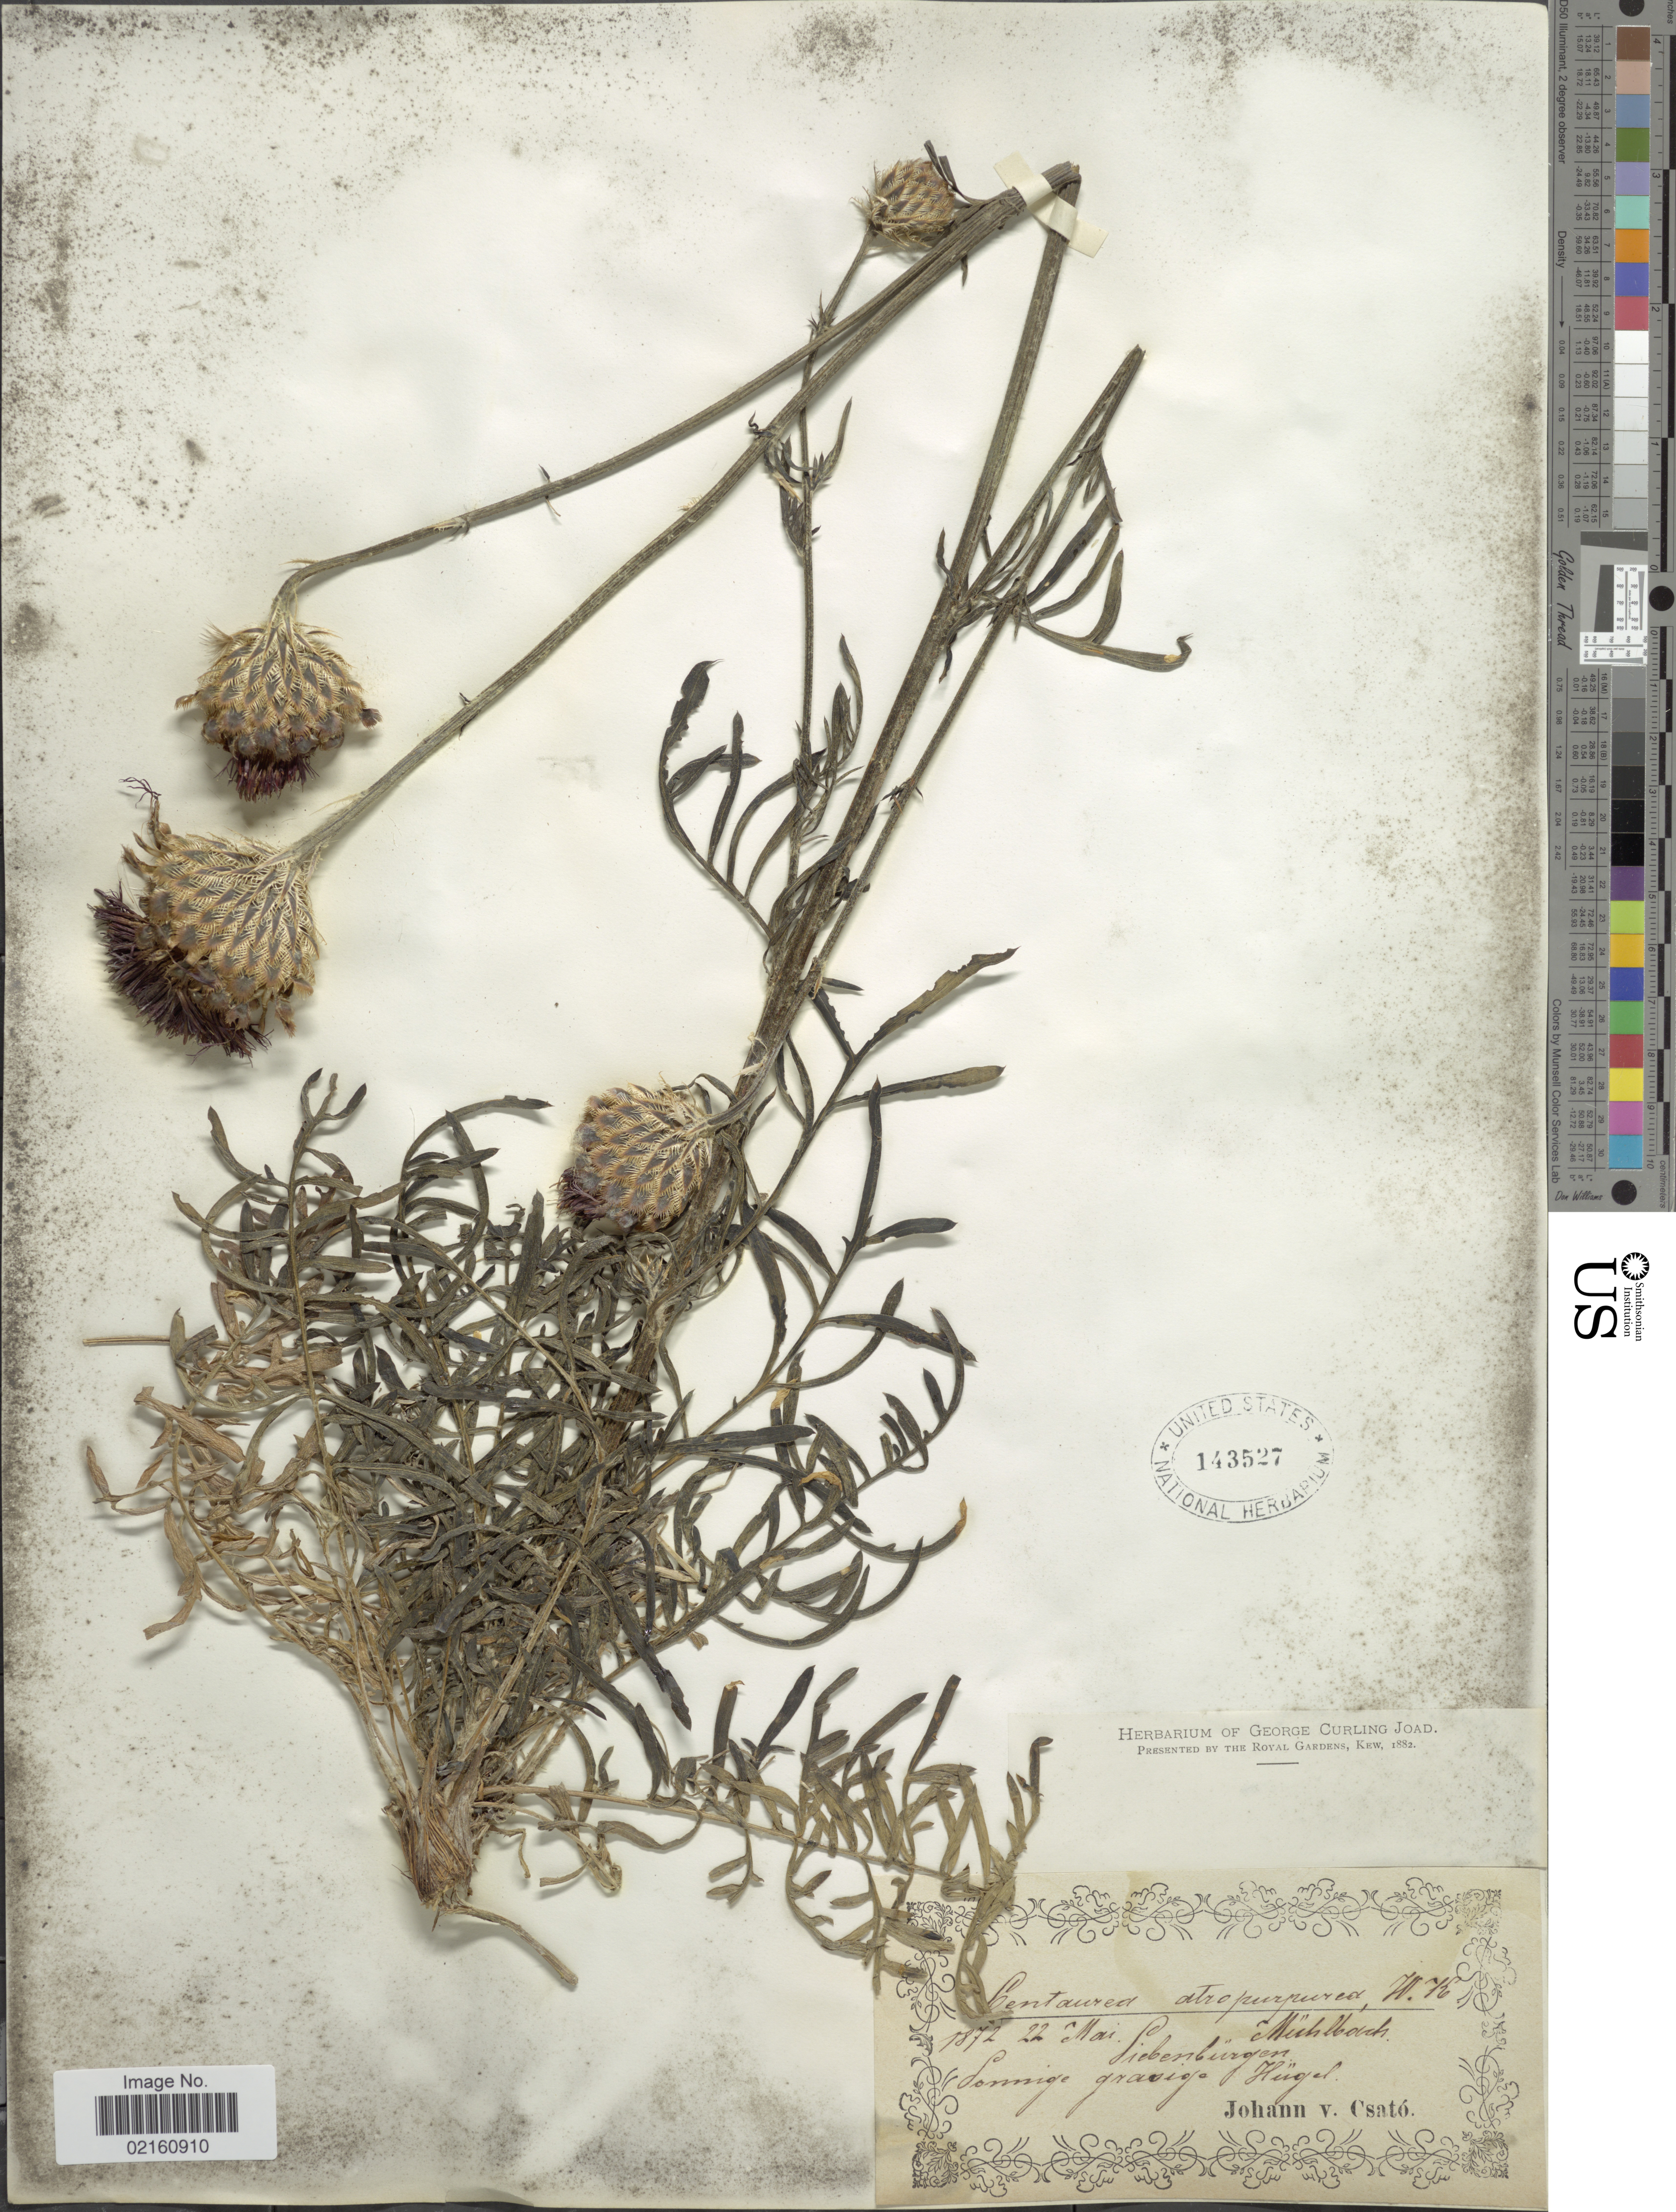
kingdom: Plantae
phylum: Tracheophyta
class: Magnoliopsida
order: Asterales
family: Asteraceae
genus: Centaurea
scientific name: Centaurea calocephala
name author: Willd.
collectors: J. Csató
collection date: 1872-05-22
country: Romania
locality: Siebenburgen, Sonnige grasige Hugel [interpreted]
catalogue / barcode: US 143527